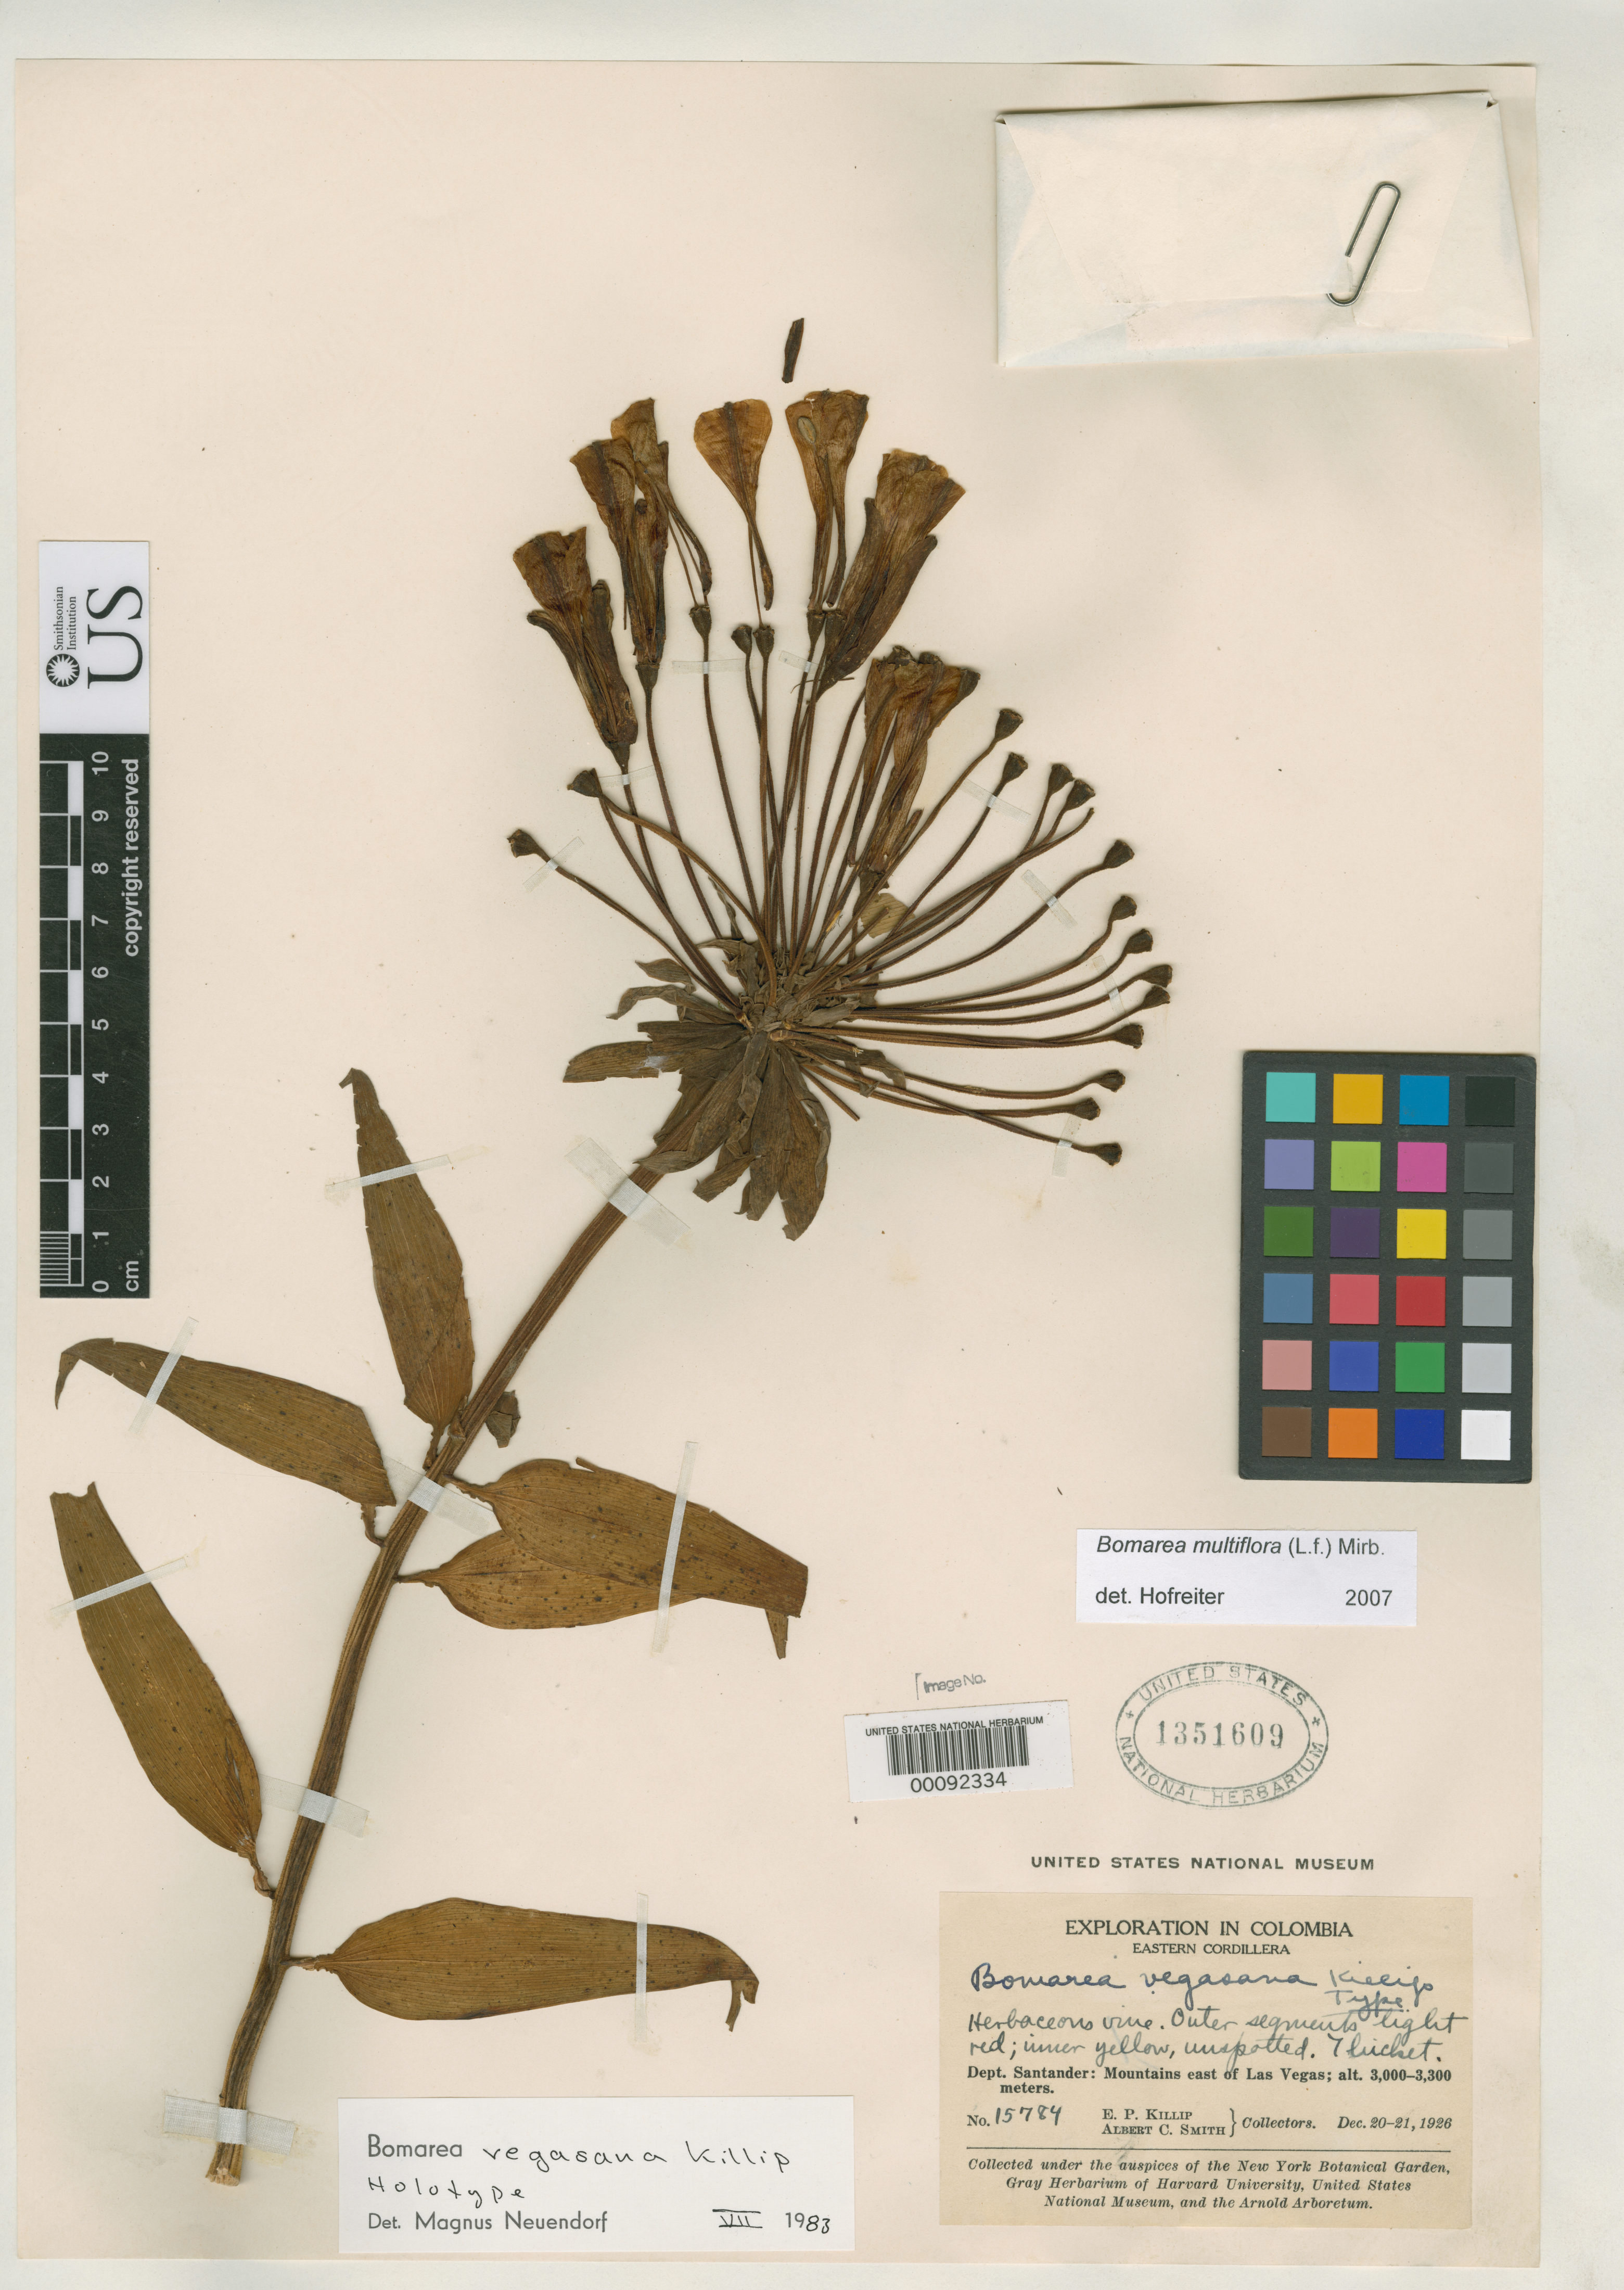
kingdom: Plantae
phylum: Tracheophyta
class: Liliopsida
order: Liliales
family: Alstroemeriaceae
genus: Bomarea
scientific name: Bomarea vegasana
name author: Killip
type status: Holotype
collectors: E. P. Killip & A. C. Smith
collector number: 15784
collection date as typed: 21 Dec 1926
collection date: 1926-12-21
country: Colombia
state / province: Santander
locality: Mountains E of Las Vegas.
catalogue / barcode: US 1351609